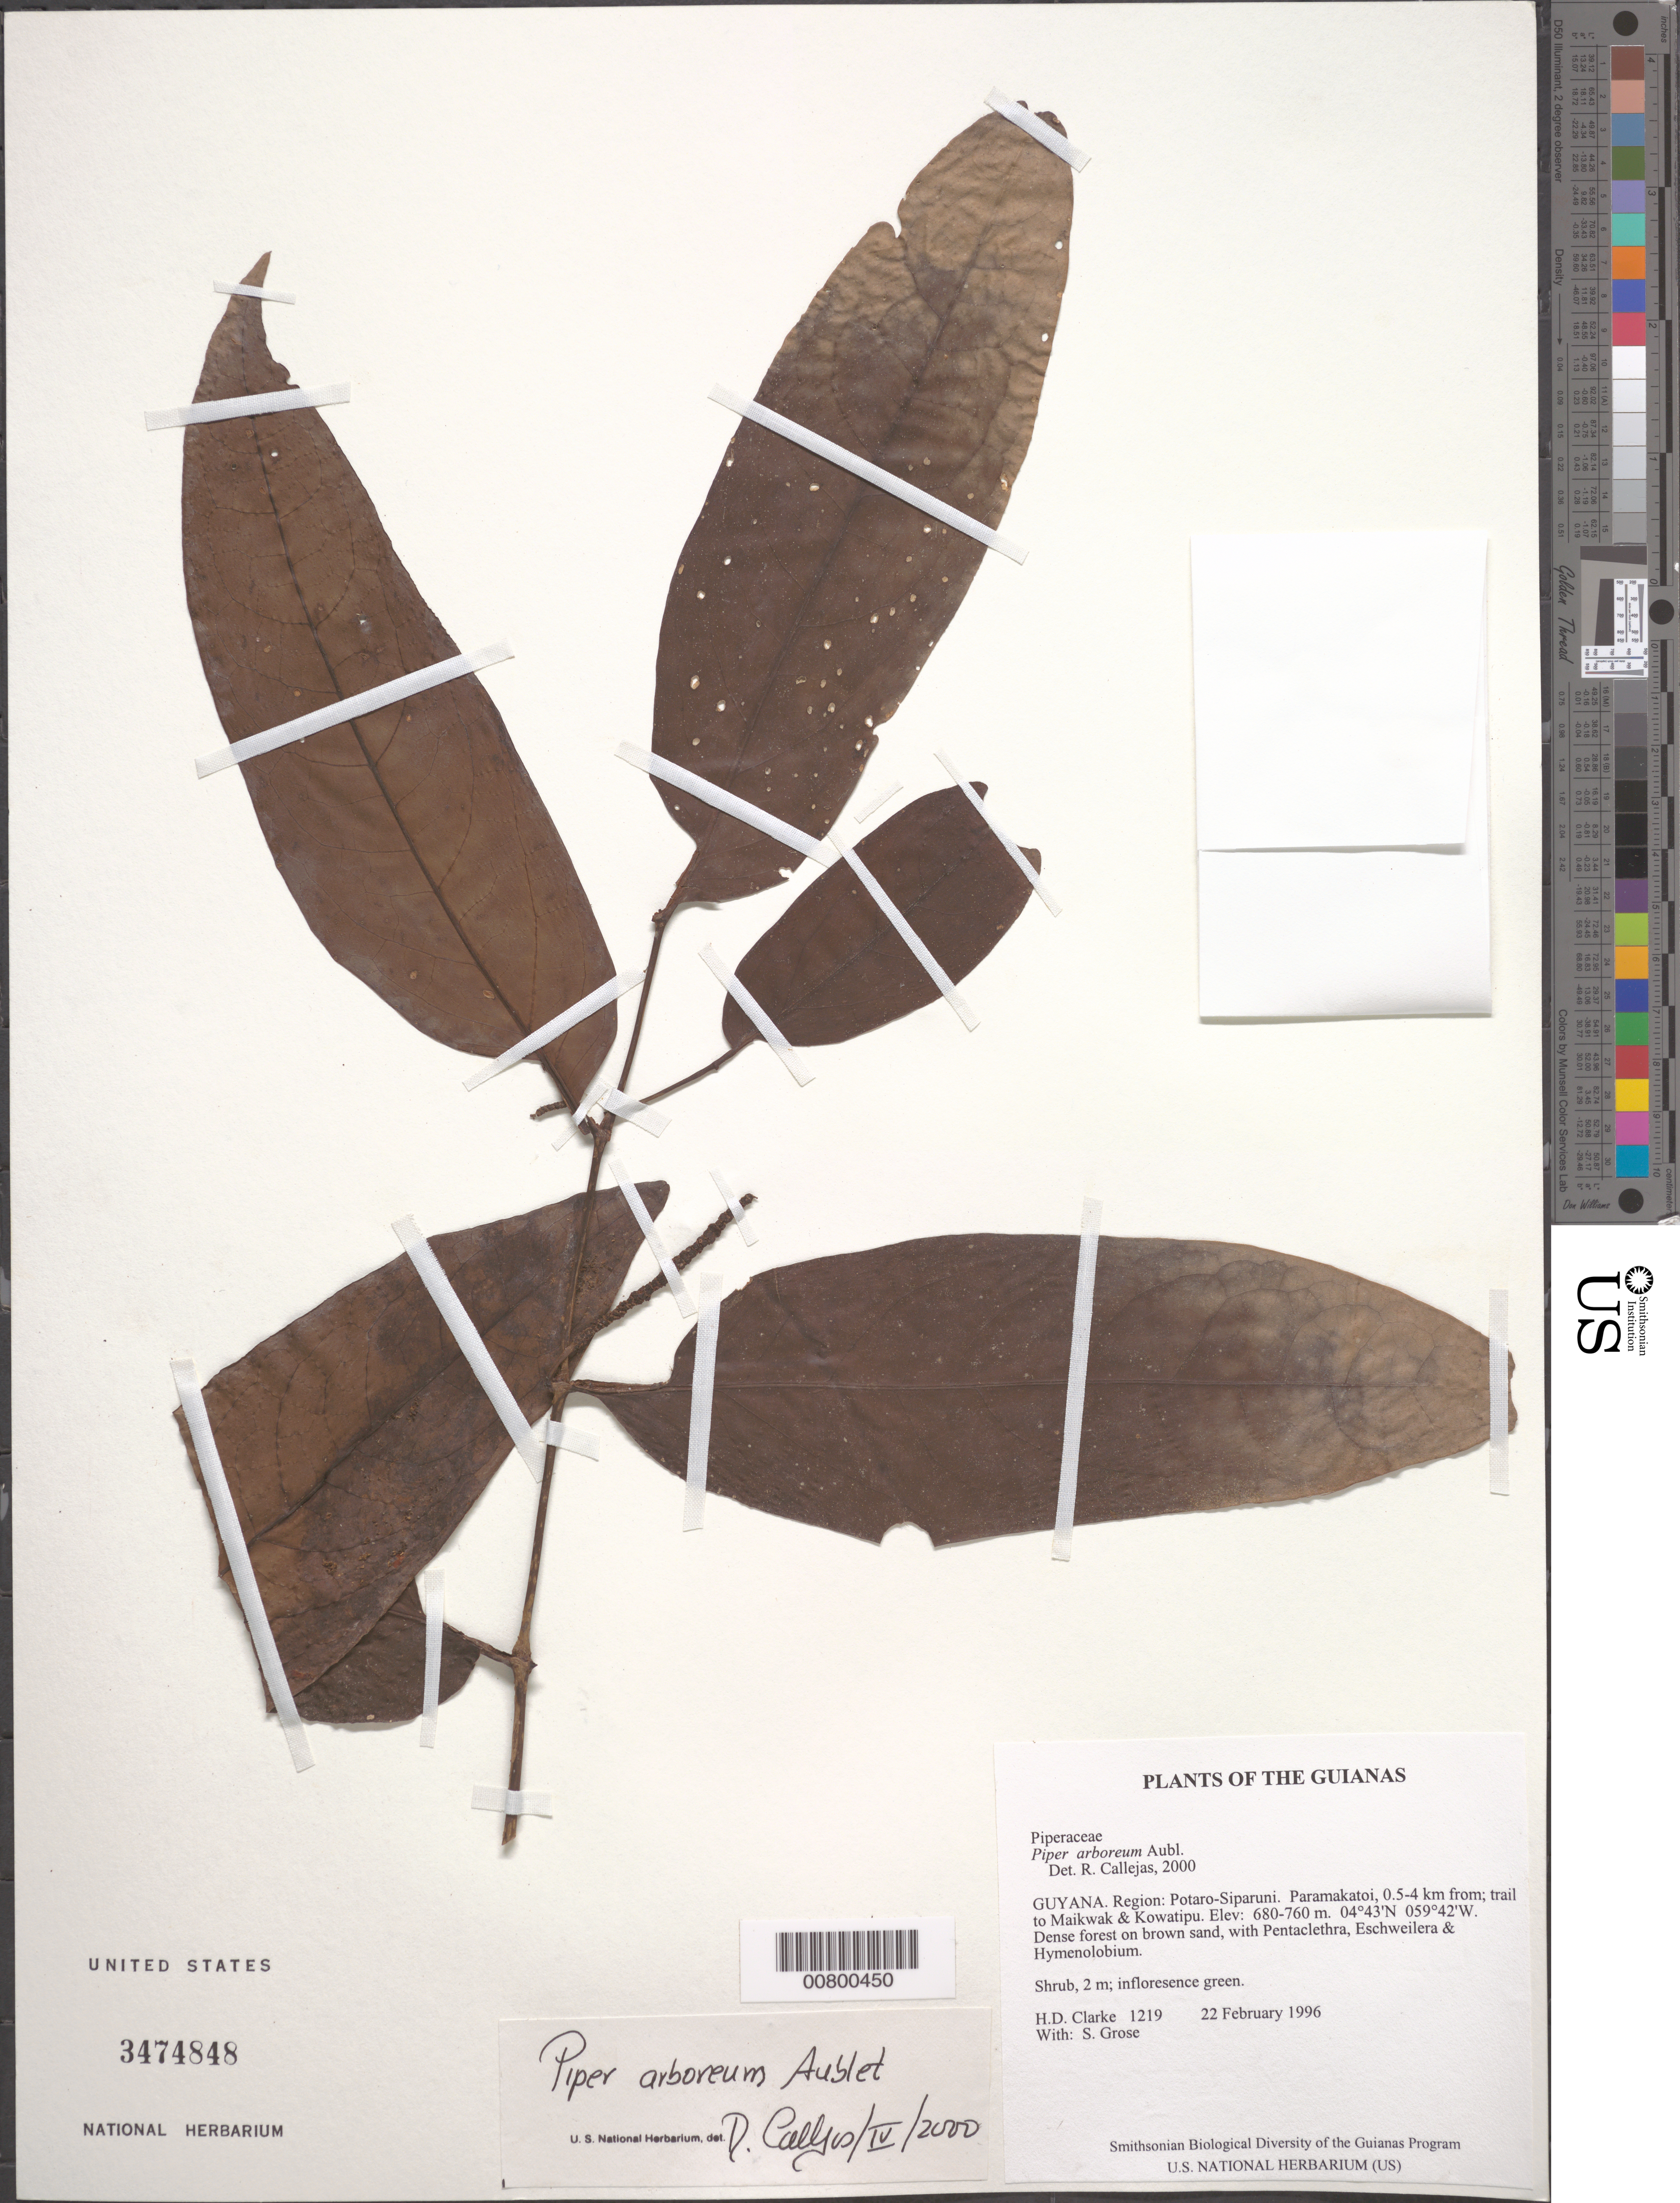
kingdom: Plantae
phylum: Tracheophyta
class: Magnoliopsida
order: Piperales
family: Piperaceae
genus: Piper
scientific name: Piper arboreum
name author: Aubl.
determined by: Callejas, Ricardo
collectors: H. D. Clarke & S. Grose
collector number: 1219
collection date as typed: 22 February 1996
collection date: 1996-02-22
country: Guyana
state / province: Potaro-Siparuni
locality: Paramakatoi, 0.5-4 km from; trail to Maikwak & Kowatipu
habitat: Dense forest on brown sand, with Pentaclethra, Eschweilera & Hymenolobium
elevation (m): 680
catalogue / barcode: US 3474848